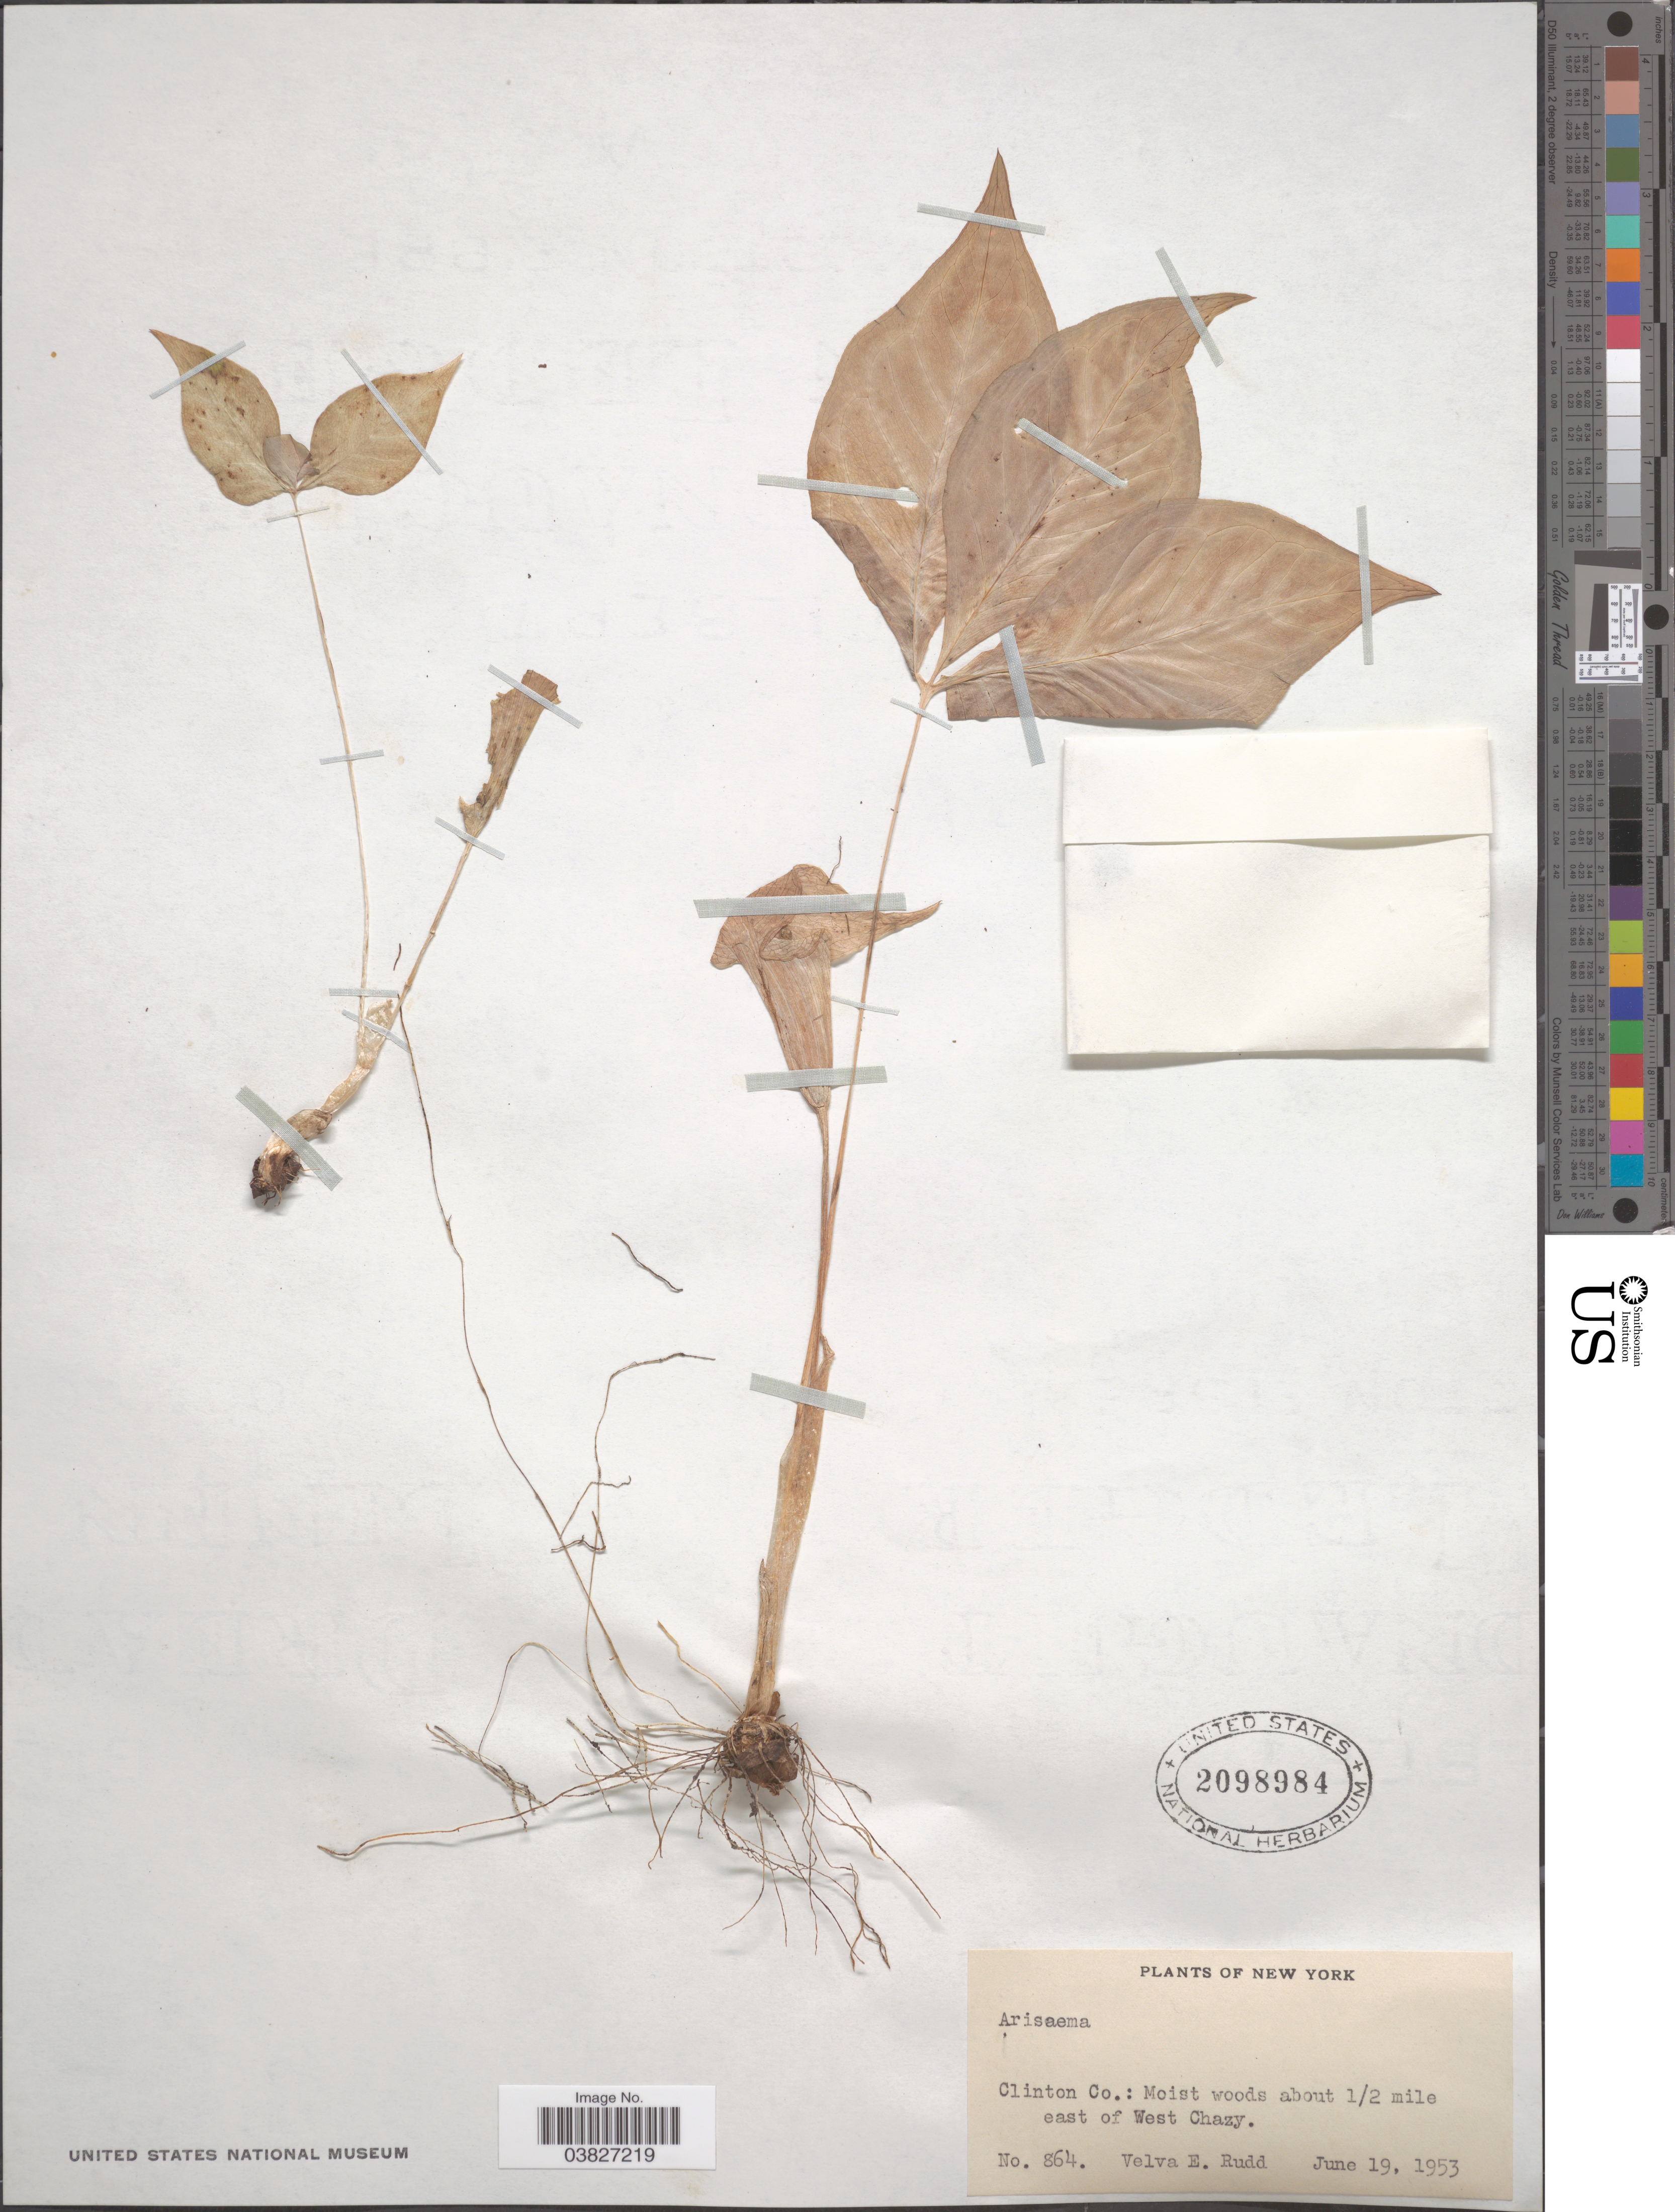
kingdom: Plantae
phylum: Tracheophyta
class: Liliopsida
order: Alismatales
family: Araceae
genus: Arisaema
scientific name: Arisaema triphyllum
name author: (L.) Schott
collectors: V. E. Rudd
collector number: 864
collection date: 1953-06-19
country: United States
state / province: New York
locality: Clinton Co.: Moist woods about ½ miles east of West Chazy.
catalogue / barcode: US 2098984